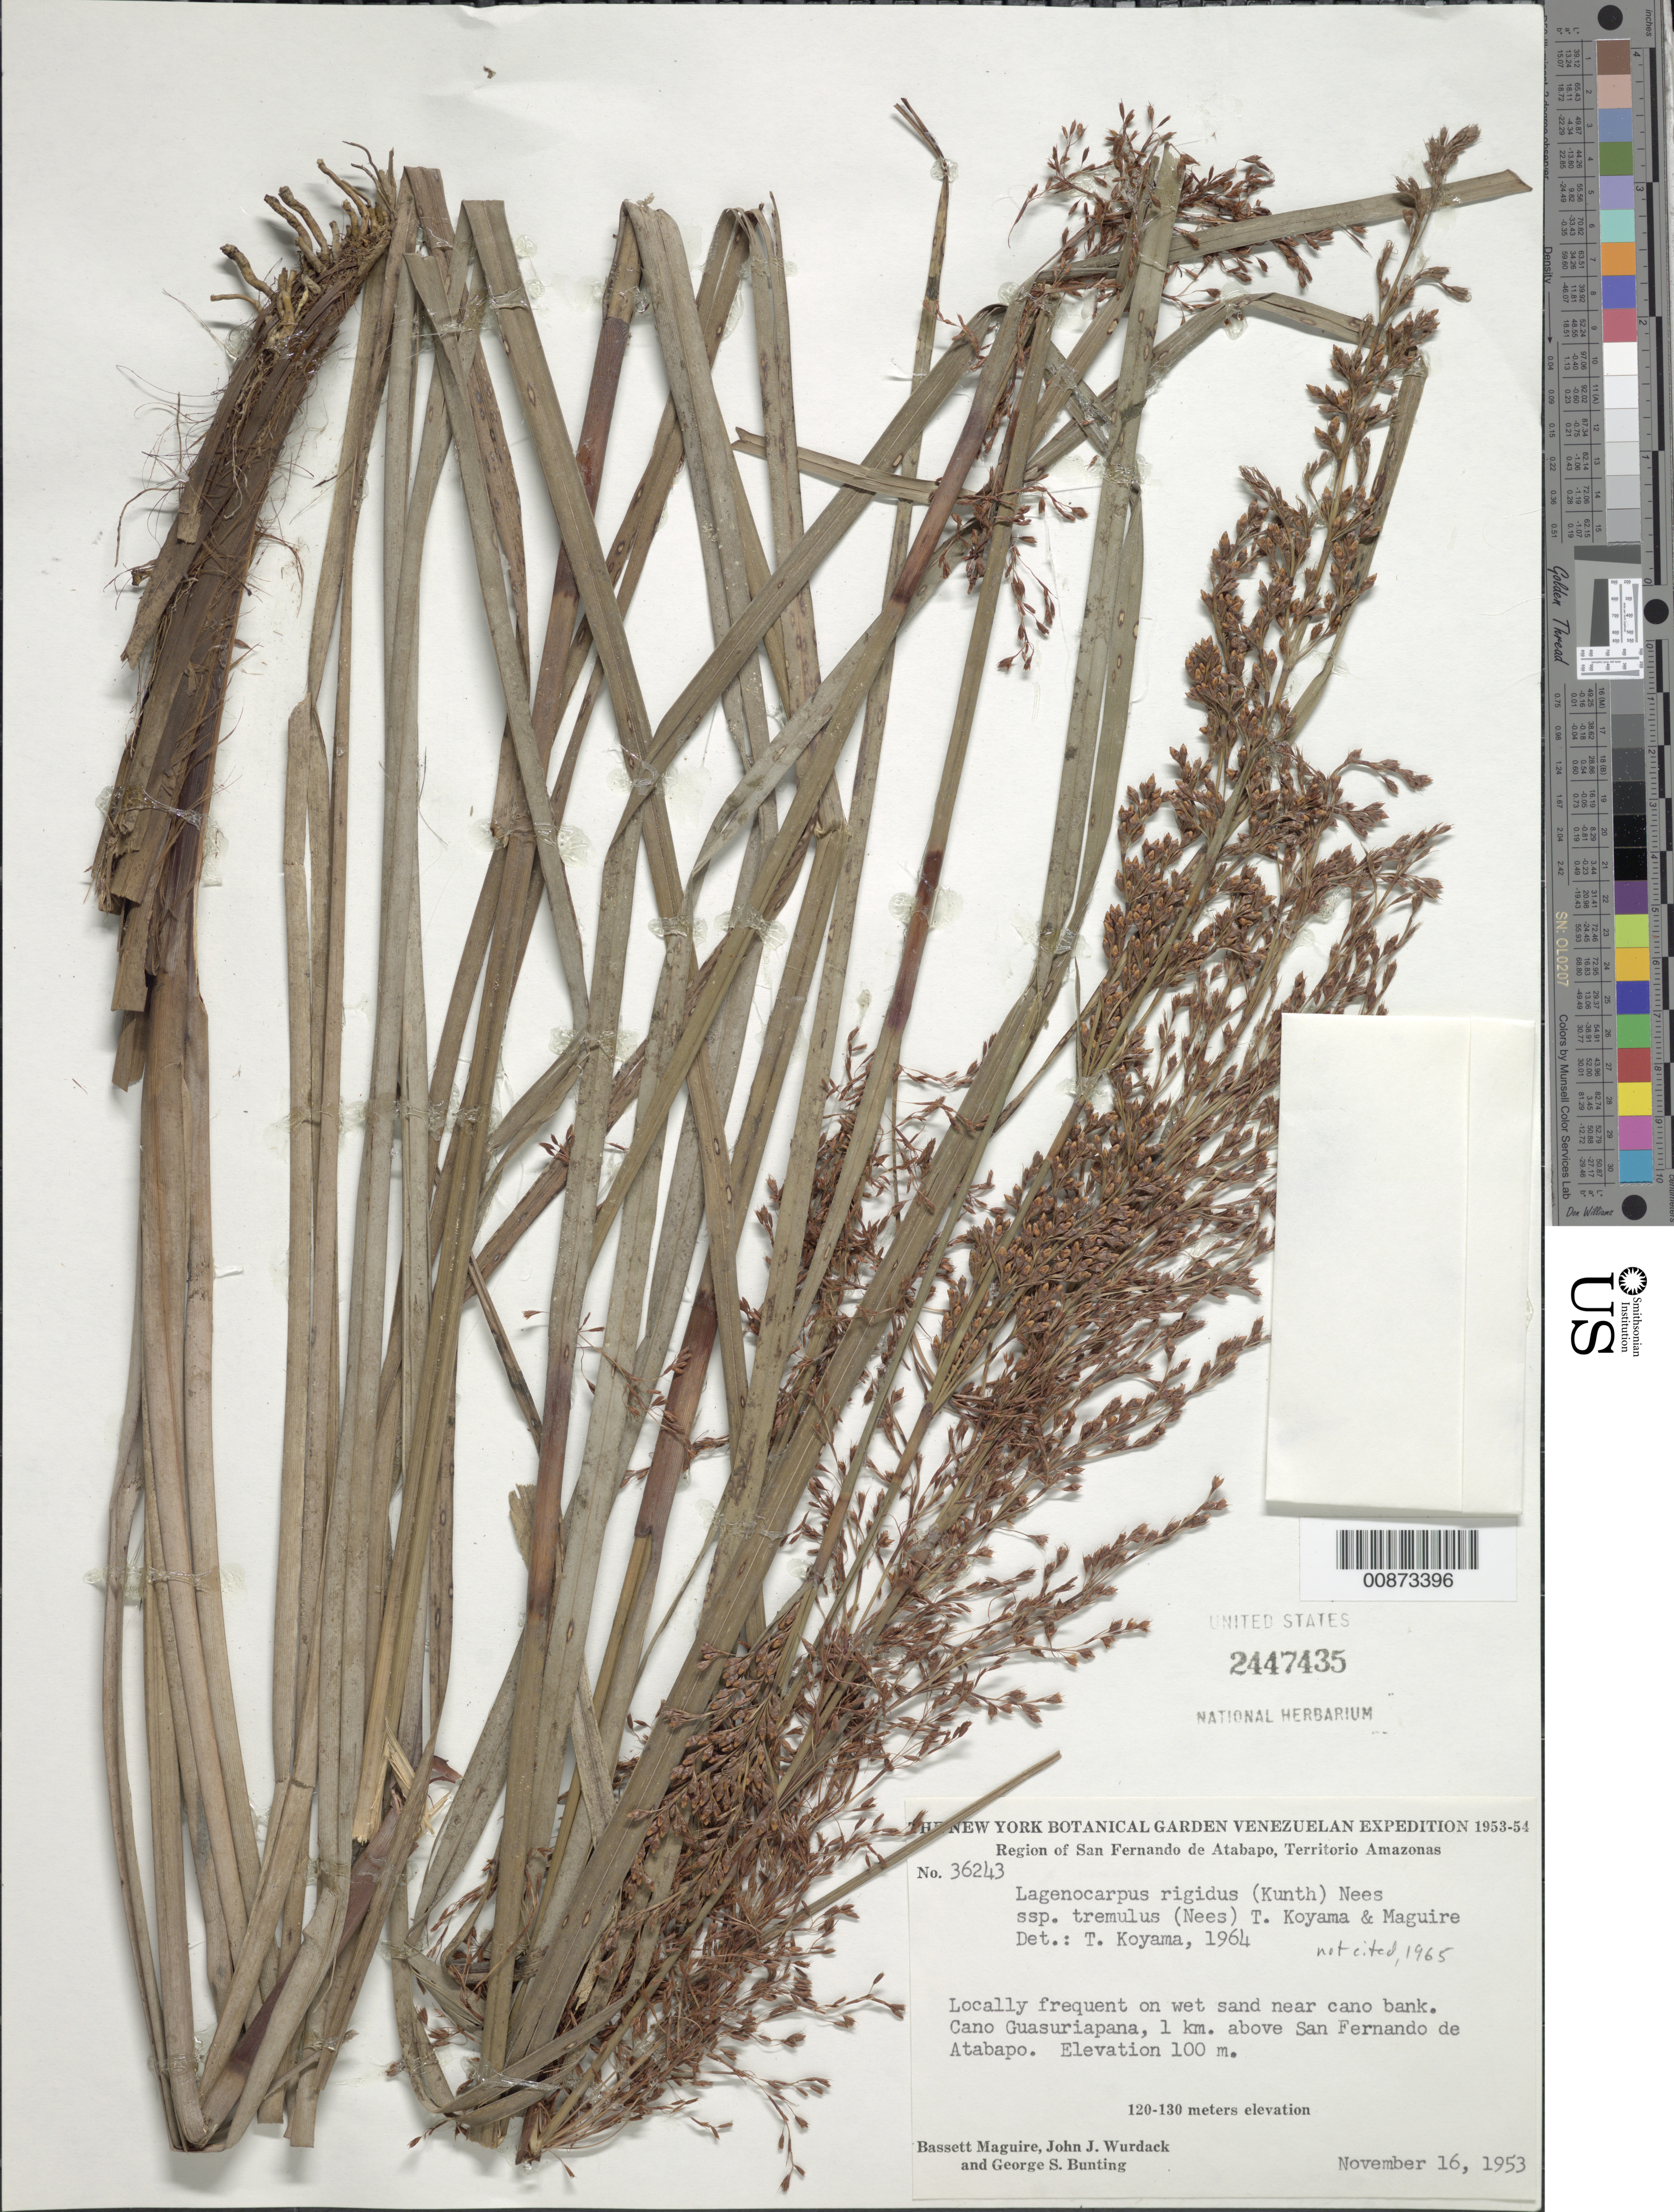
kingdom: Plantae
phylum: Tracheophyta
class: Liliopsida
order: Poales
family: Cyperaceae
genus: Lagenocarpus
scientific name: Lagenocarpus rigidus subsp. tremulus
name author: (Nees) T. Koyama & Maguire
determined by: Koyama, Tetsuo M.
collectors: B. Maguire, J. J. Wurdack & G. S. Bunting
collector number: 36243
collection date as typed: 16-Nov-53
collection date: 1953-11-16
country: Venezuela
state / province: Amazonas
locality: Caño Guasuriapano, 1 km above San Fernando de Atabapo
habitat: Wet sand near Caño bank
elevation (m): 100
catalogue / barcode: US 2447435